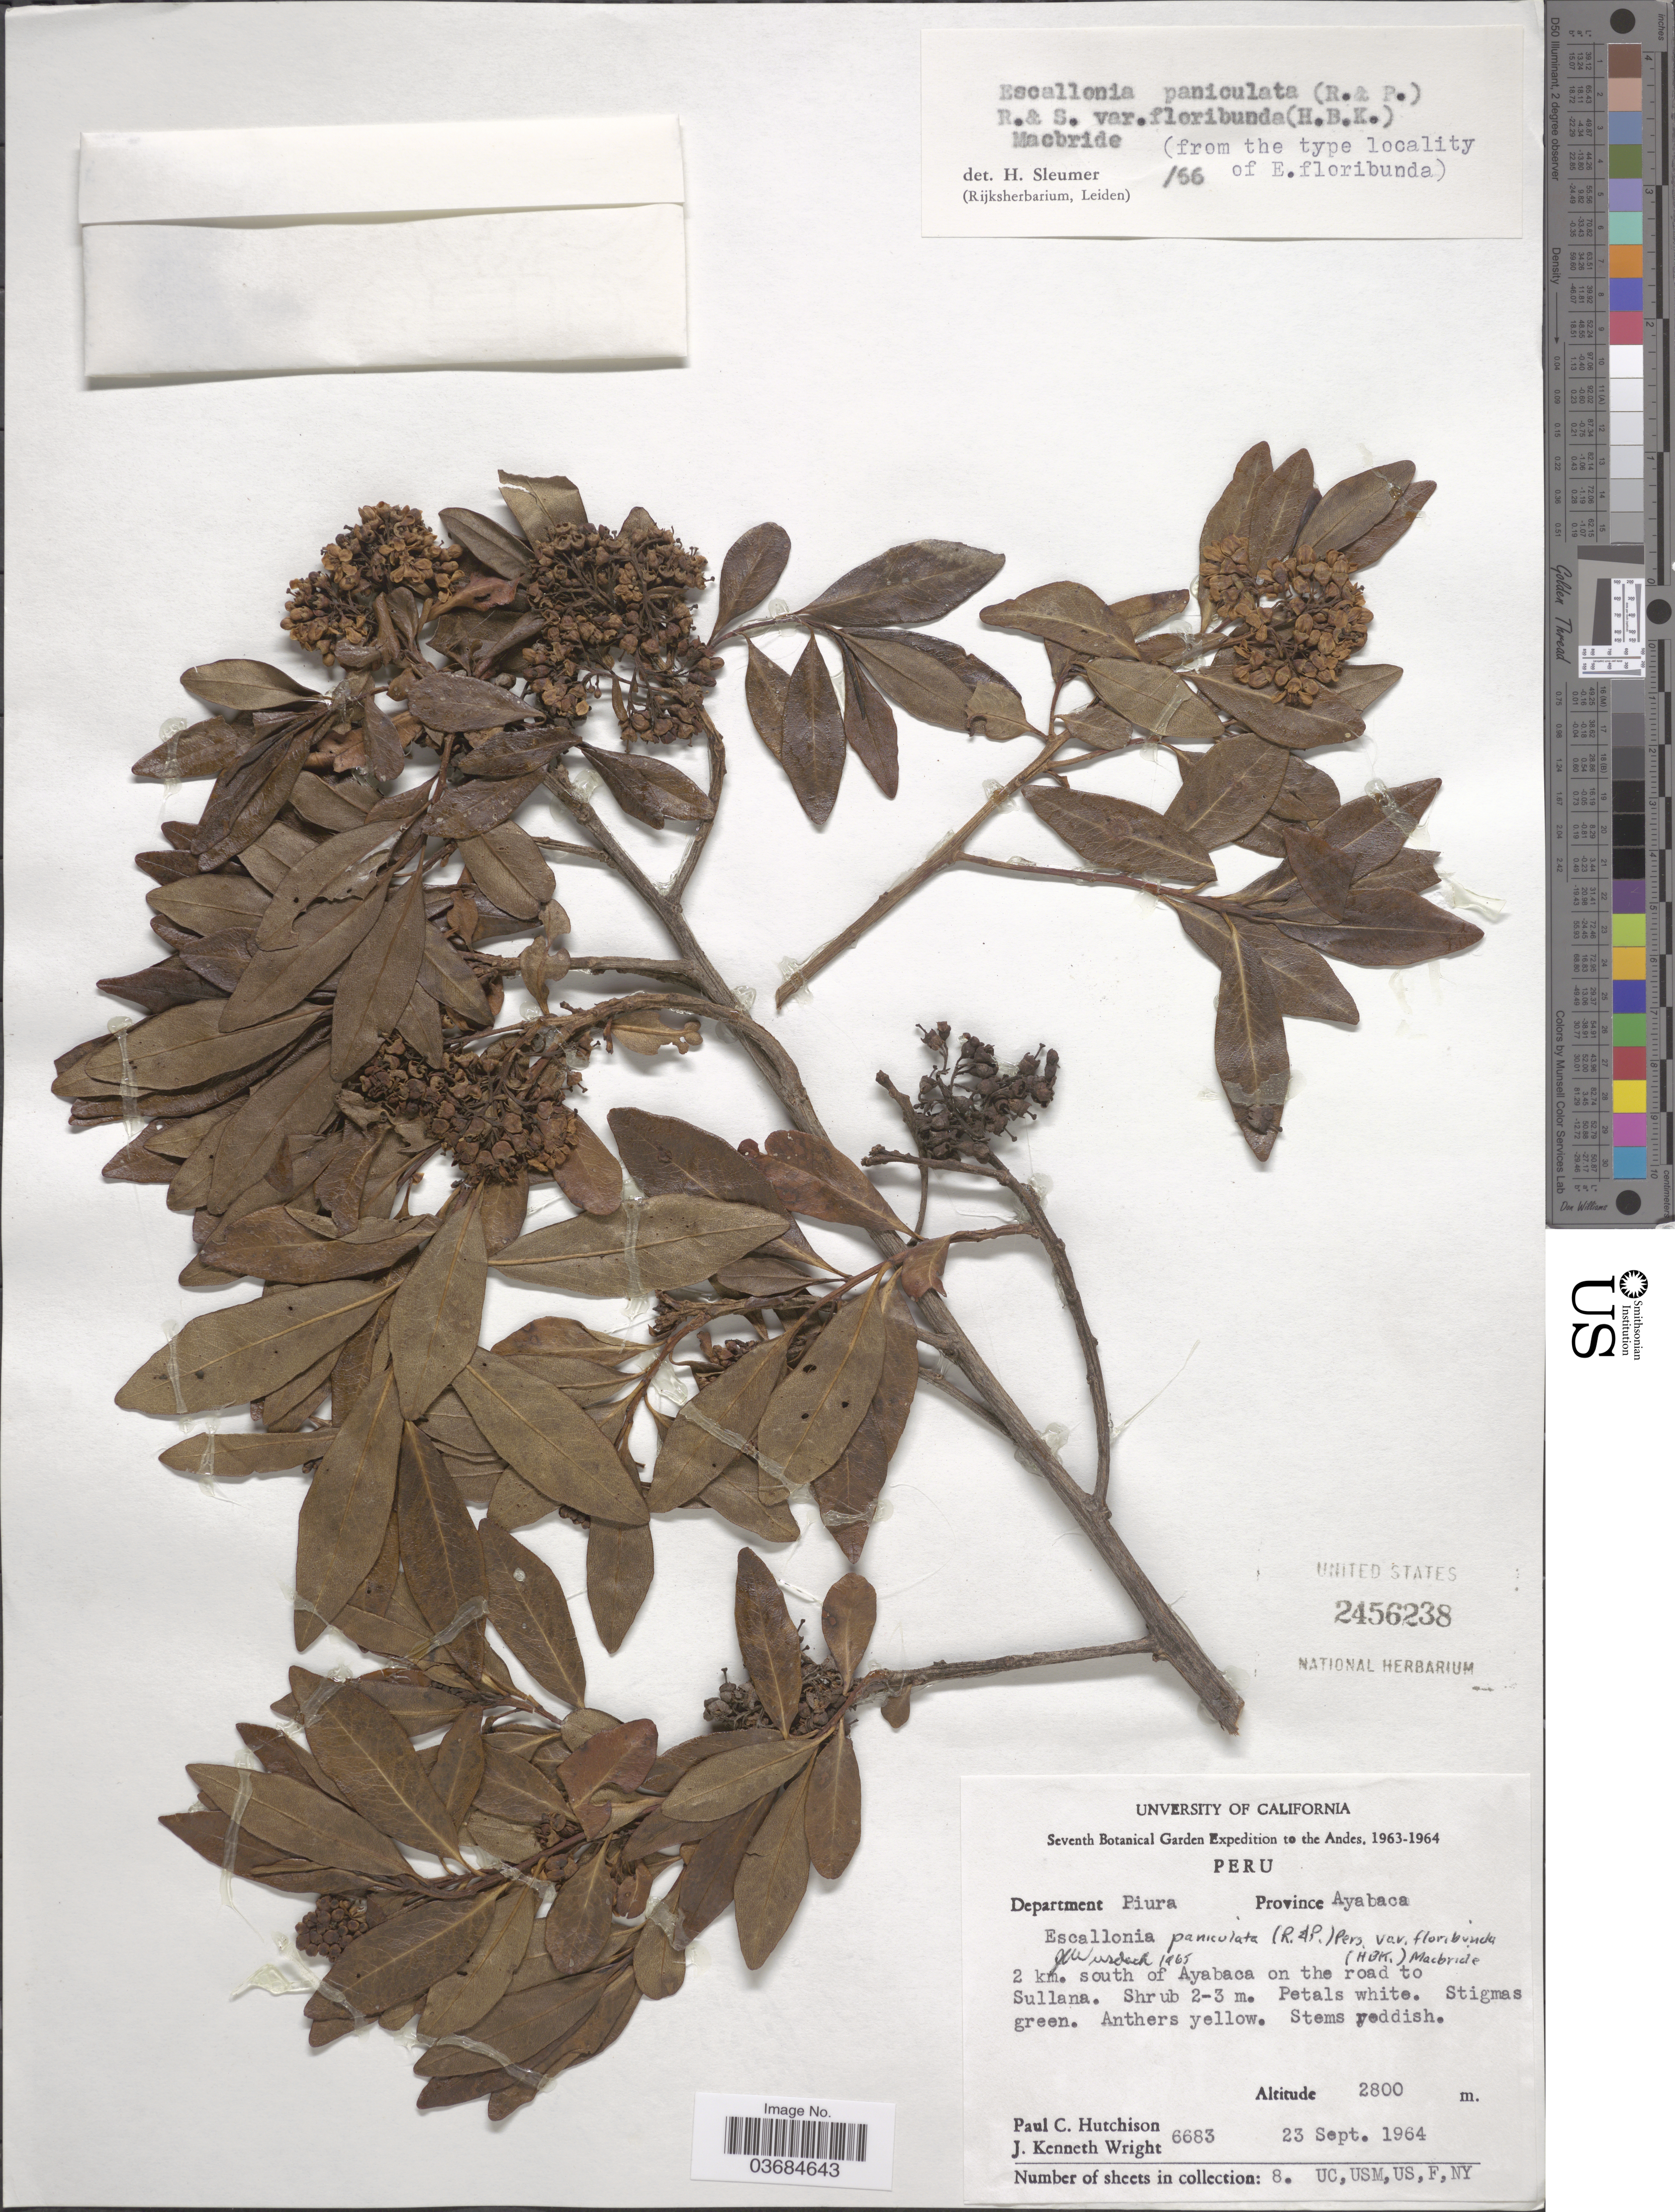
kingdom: Plantae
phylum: Tracheophyta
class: Magnoliopsida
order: Escalloniales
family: Escalloniaceae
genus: Escallonia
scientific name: Escallonia paniculata var. floribunda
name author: (Kunth) J.F. Macbr.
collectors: P. C. Hutchison & J. K. Wright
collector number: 6683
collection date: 1964-09-23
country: Peru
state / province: Piura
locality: Seventh Botanical Garden Expedition to the Andes, 1963-1964. Department Piura. Province Ayabaca. 2 km. south of Ayabaca on the road to Sullana.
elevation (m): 2800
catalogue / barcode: US 2456238